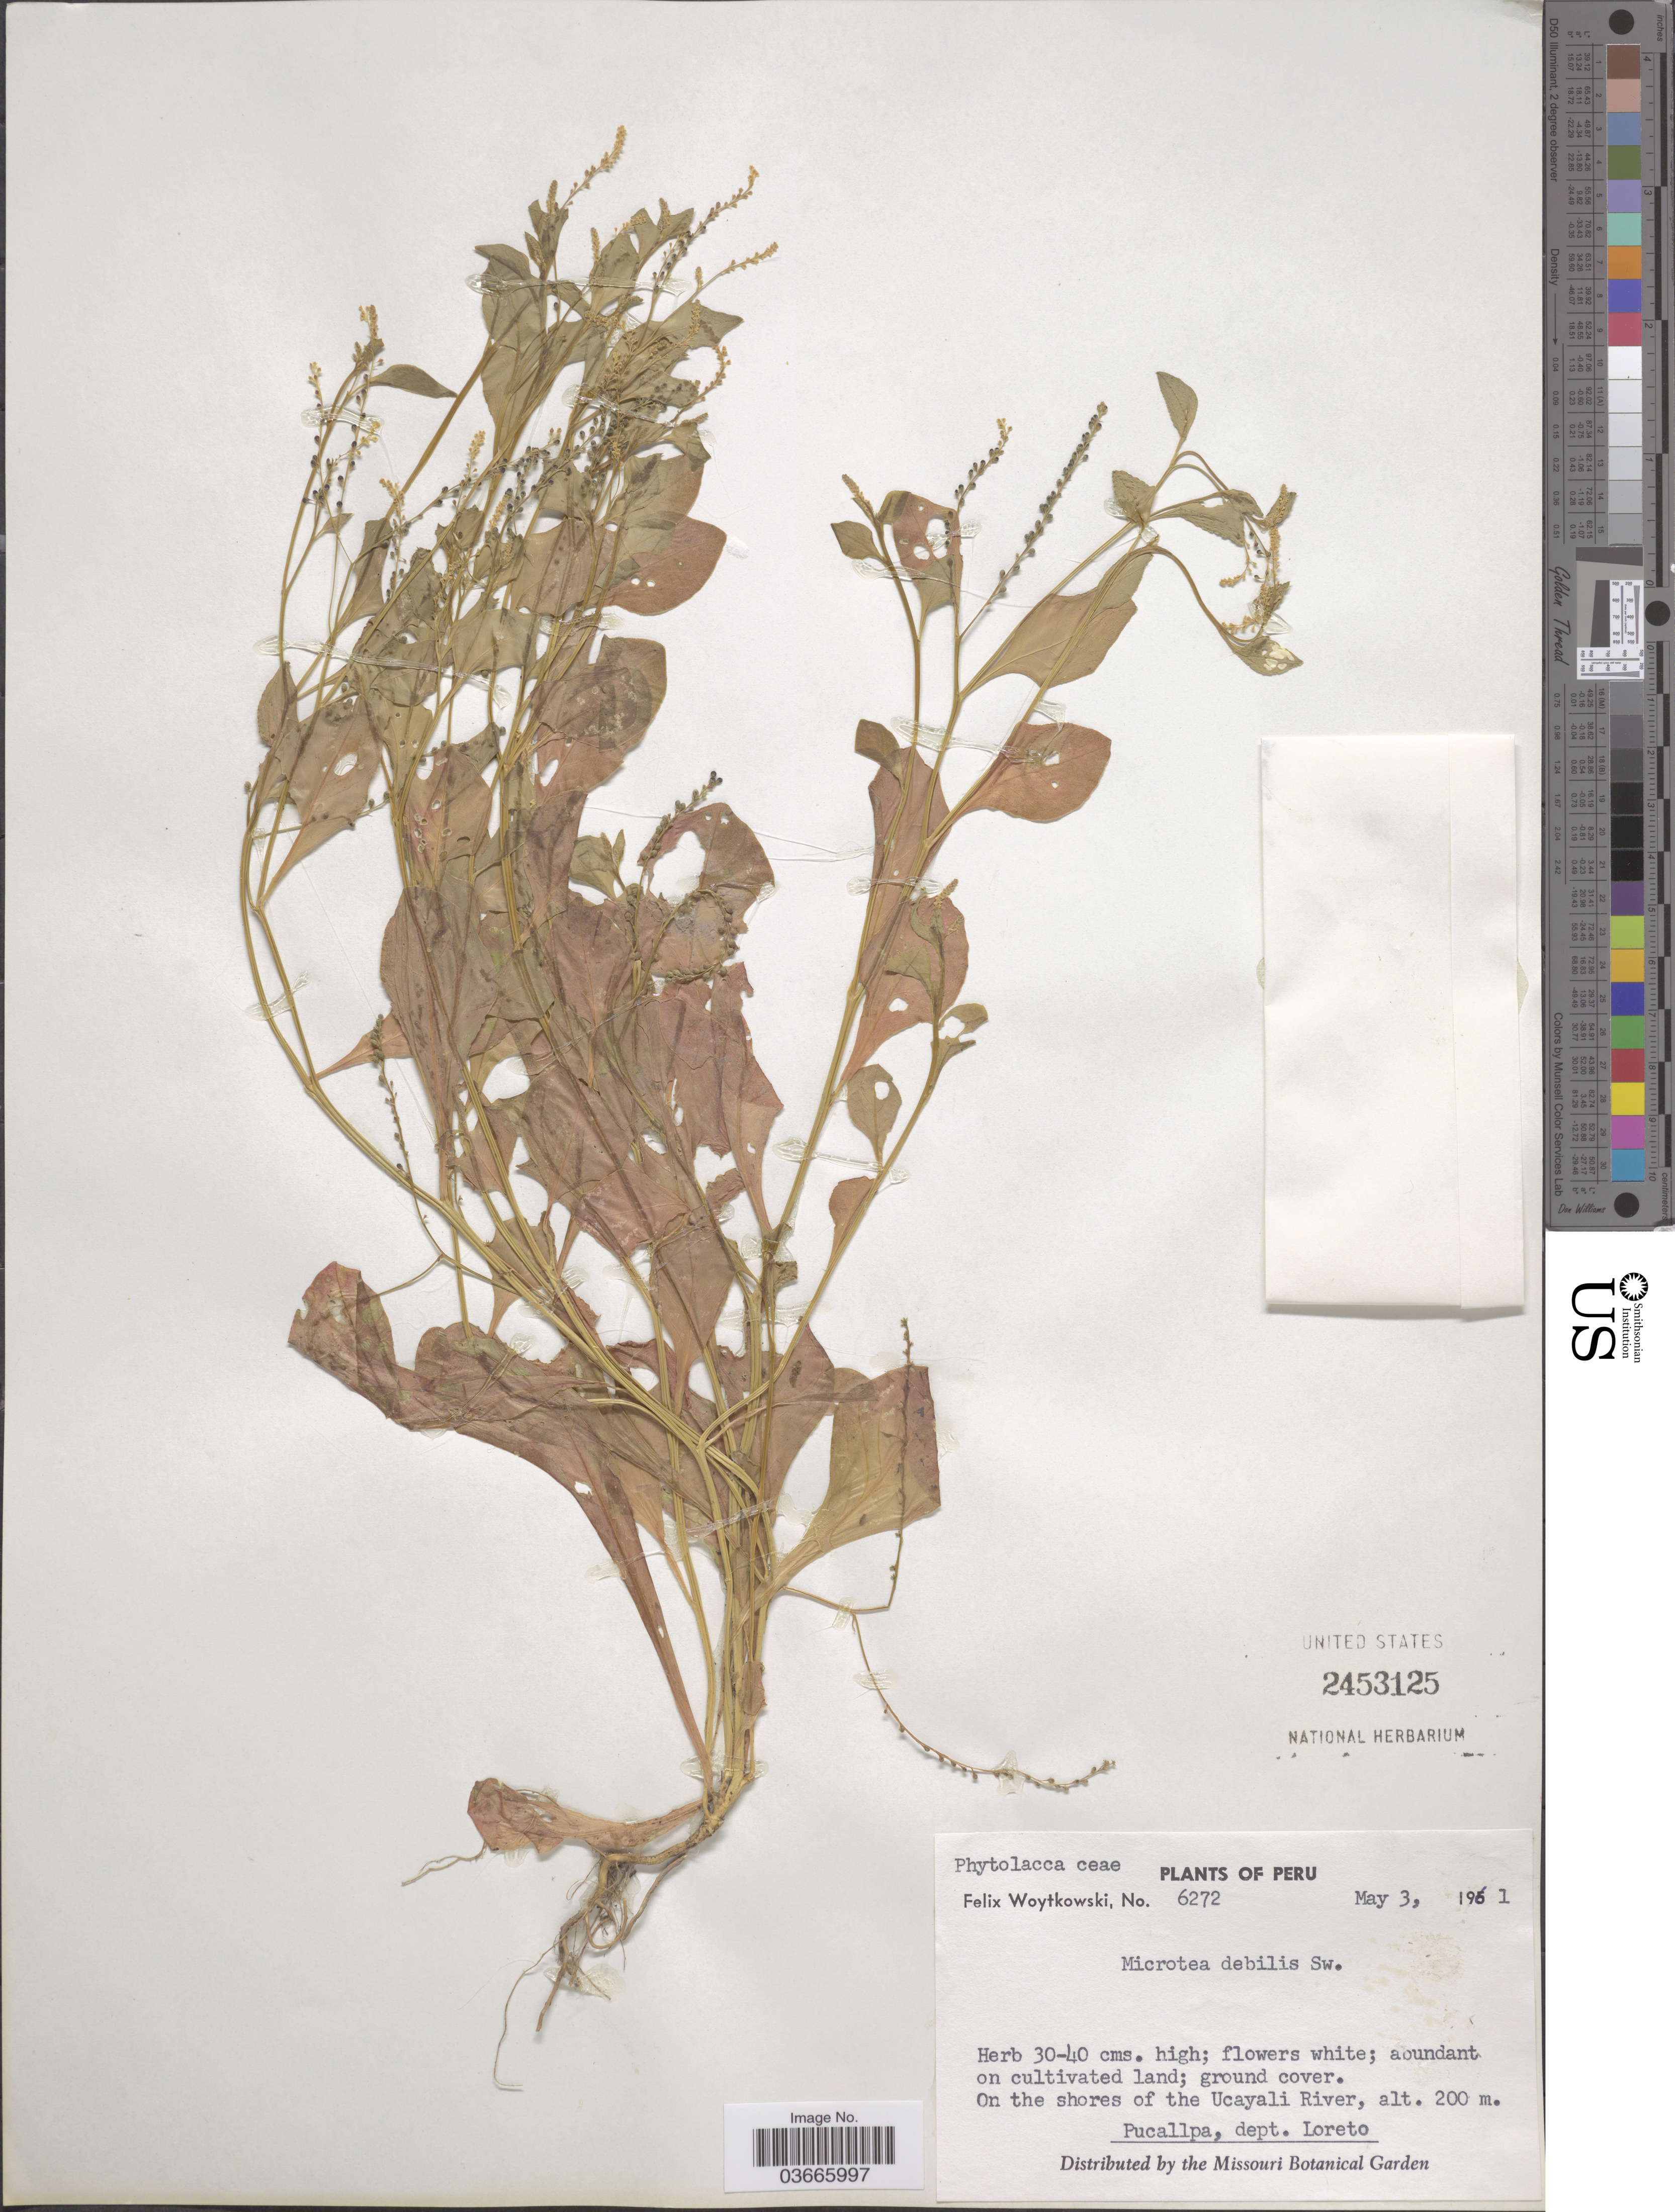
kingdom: Plantae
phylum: Tracheophyta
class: Magnoliopsida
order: Caryophyllales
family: Microteaceae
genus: Microtea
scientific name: Microtea debilis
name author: Sw.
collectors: F. Woytkowski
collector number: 6272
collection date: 1961-05-03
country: Peru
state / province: Loreto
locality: Abundant on cultivated land; ground cover. On the shores of the Ucayali River. Pucallpa, dept. Loreto.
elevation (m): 200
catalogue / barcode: US 2453125